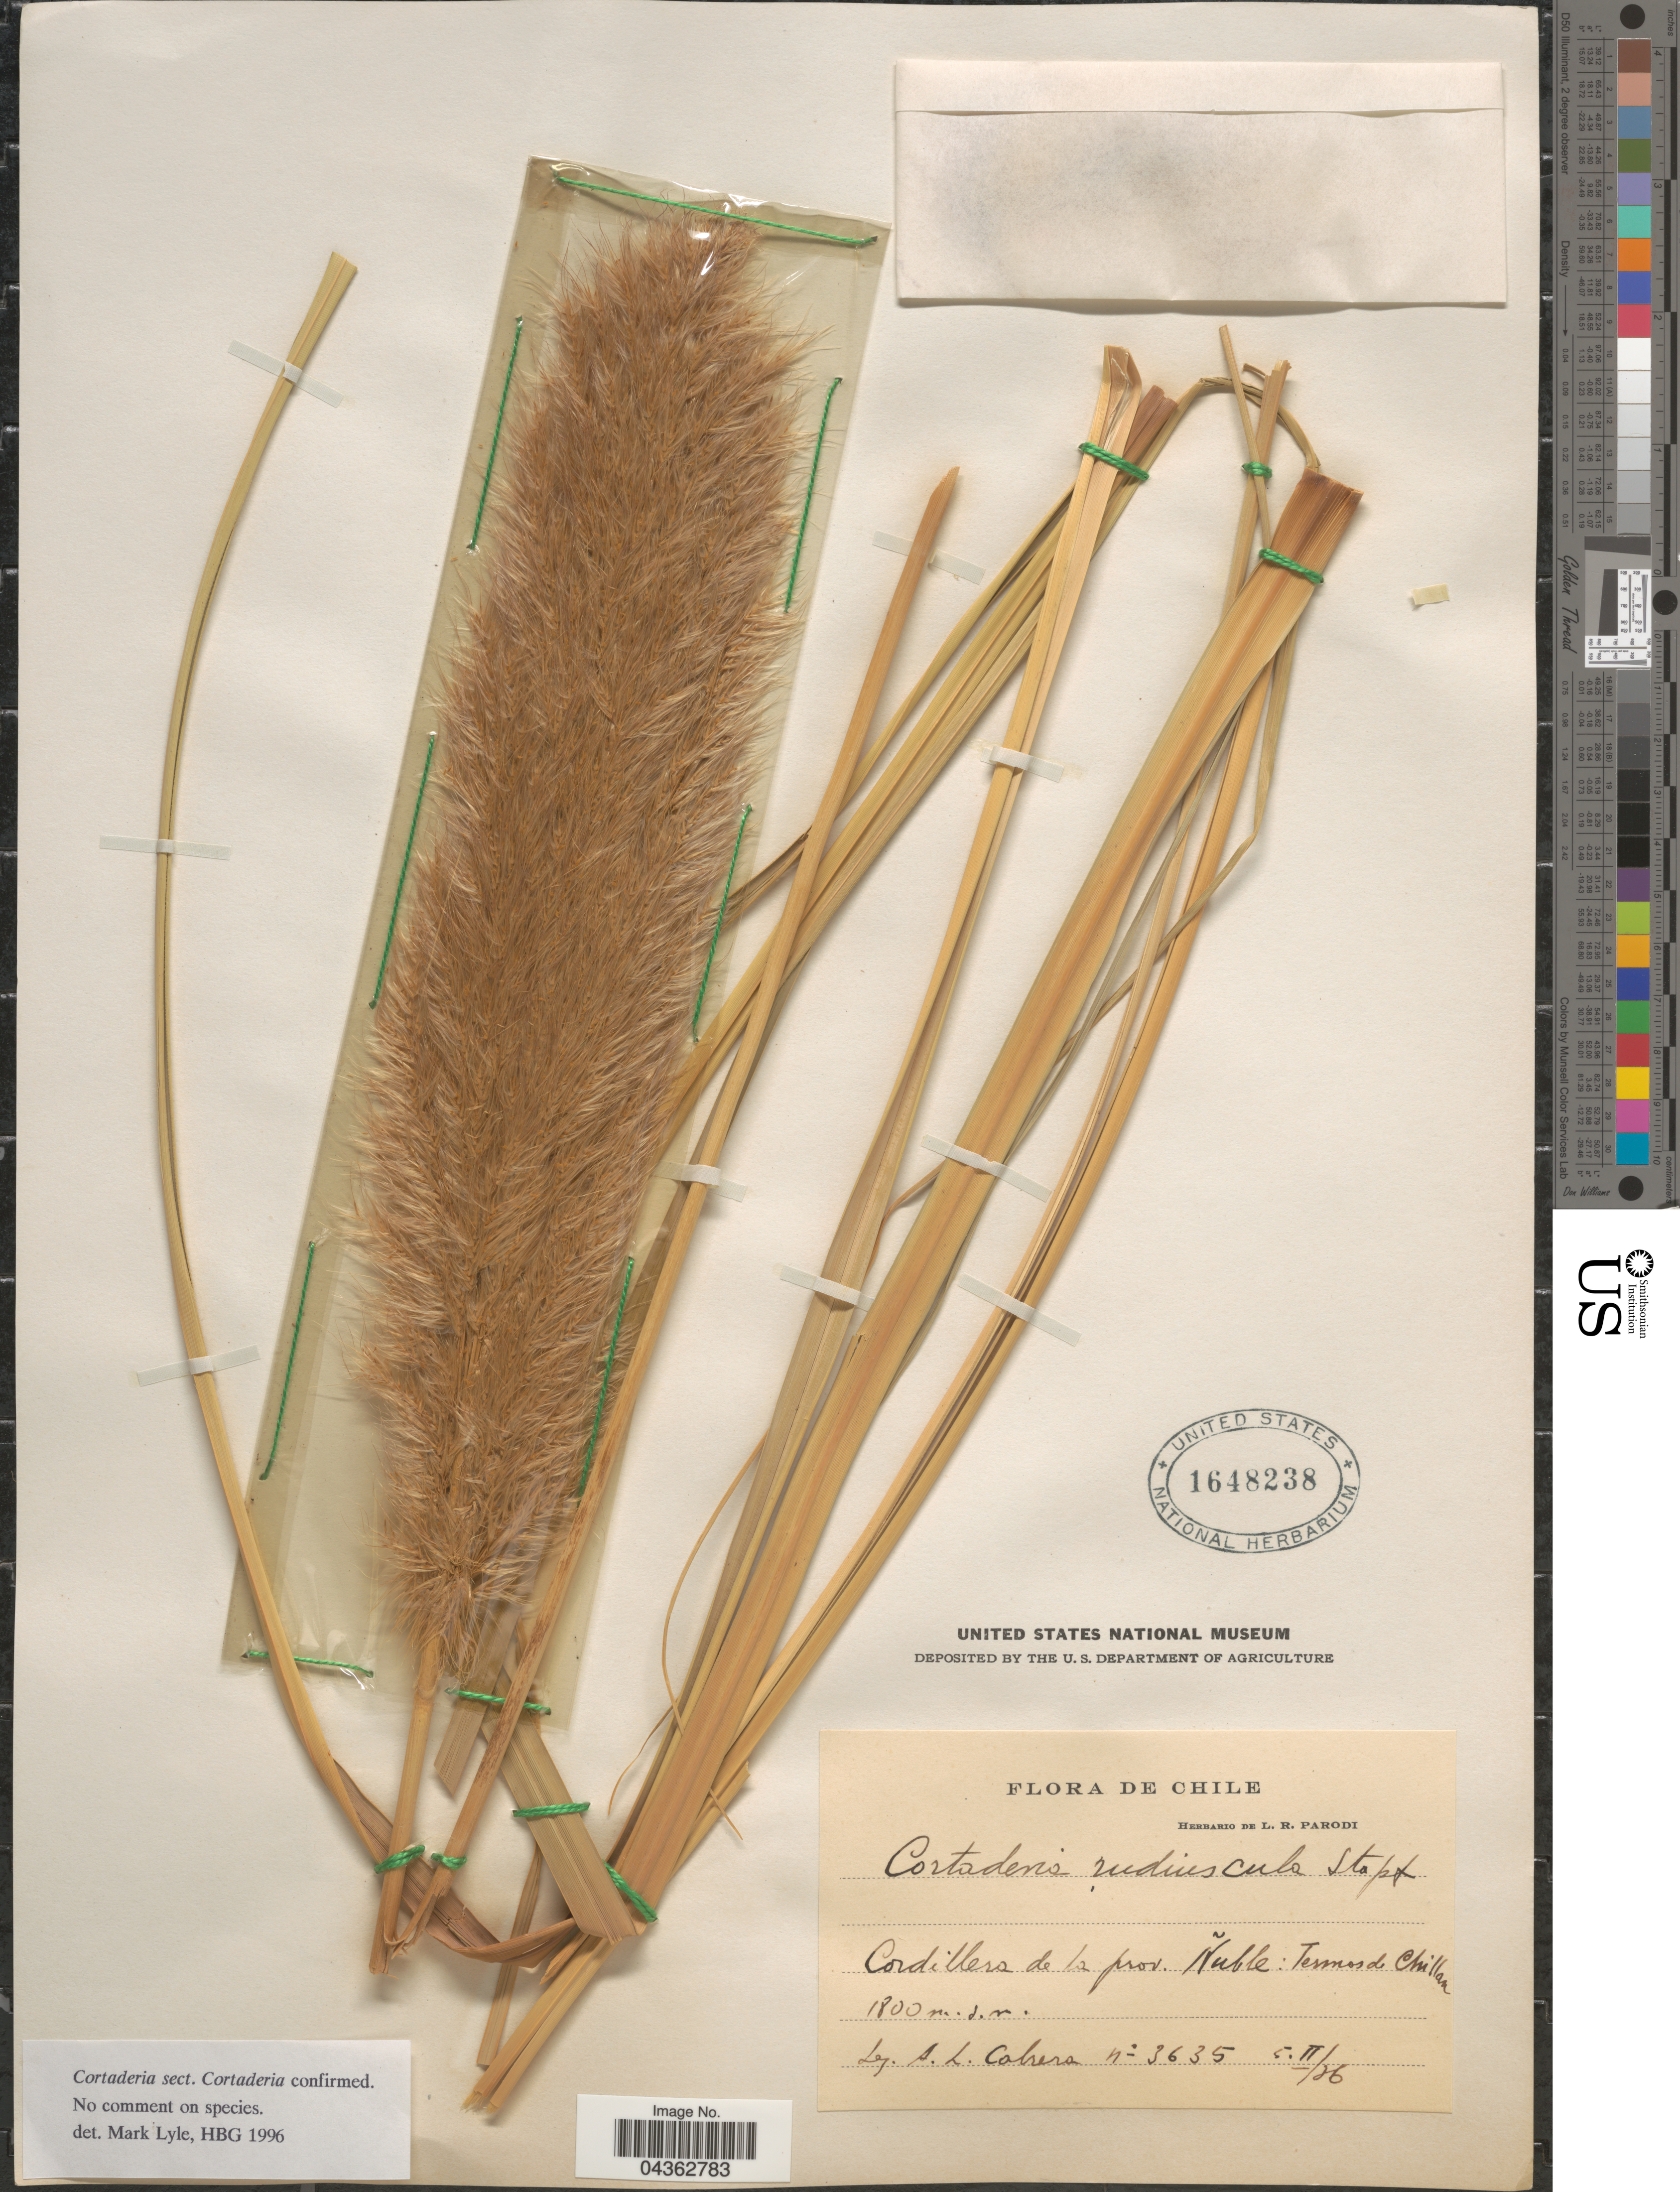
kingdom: Plantae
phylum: Tracheophyta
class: Liliopsida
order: Poales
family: Poaceae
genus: Cortaderia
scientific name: Cortaderia rudiuscula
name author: Stapf in Gardner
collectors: A. L. Cabrera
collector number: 3635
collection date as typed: Transcribed d/m/y: 5/2/26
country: Chile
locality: Cordillera de la prov. Nuble: Termos de Chillan.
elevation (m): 1800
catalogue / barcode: US 1648238